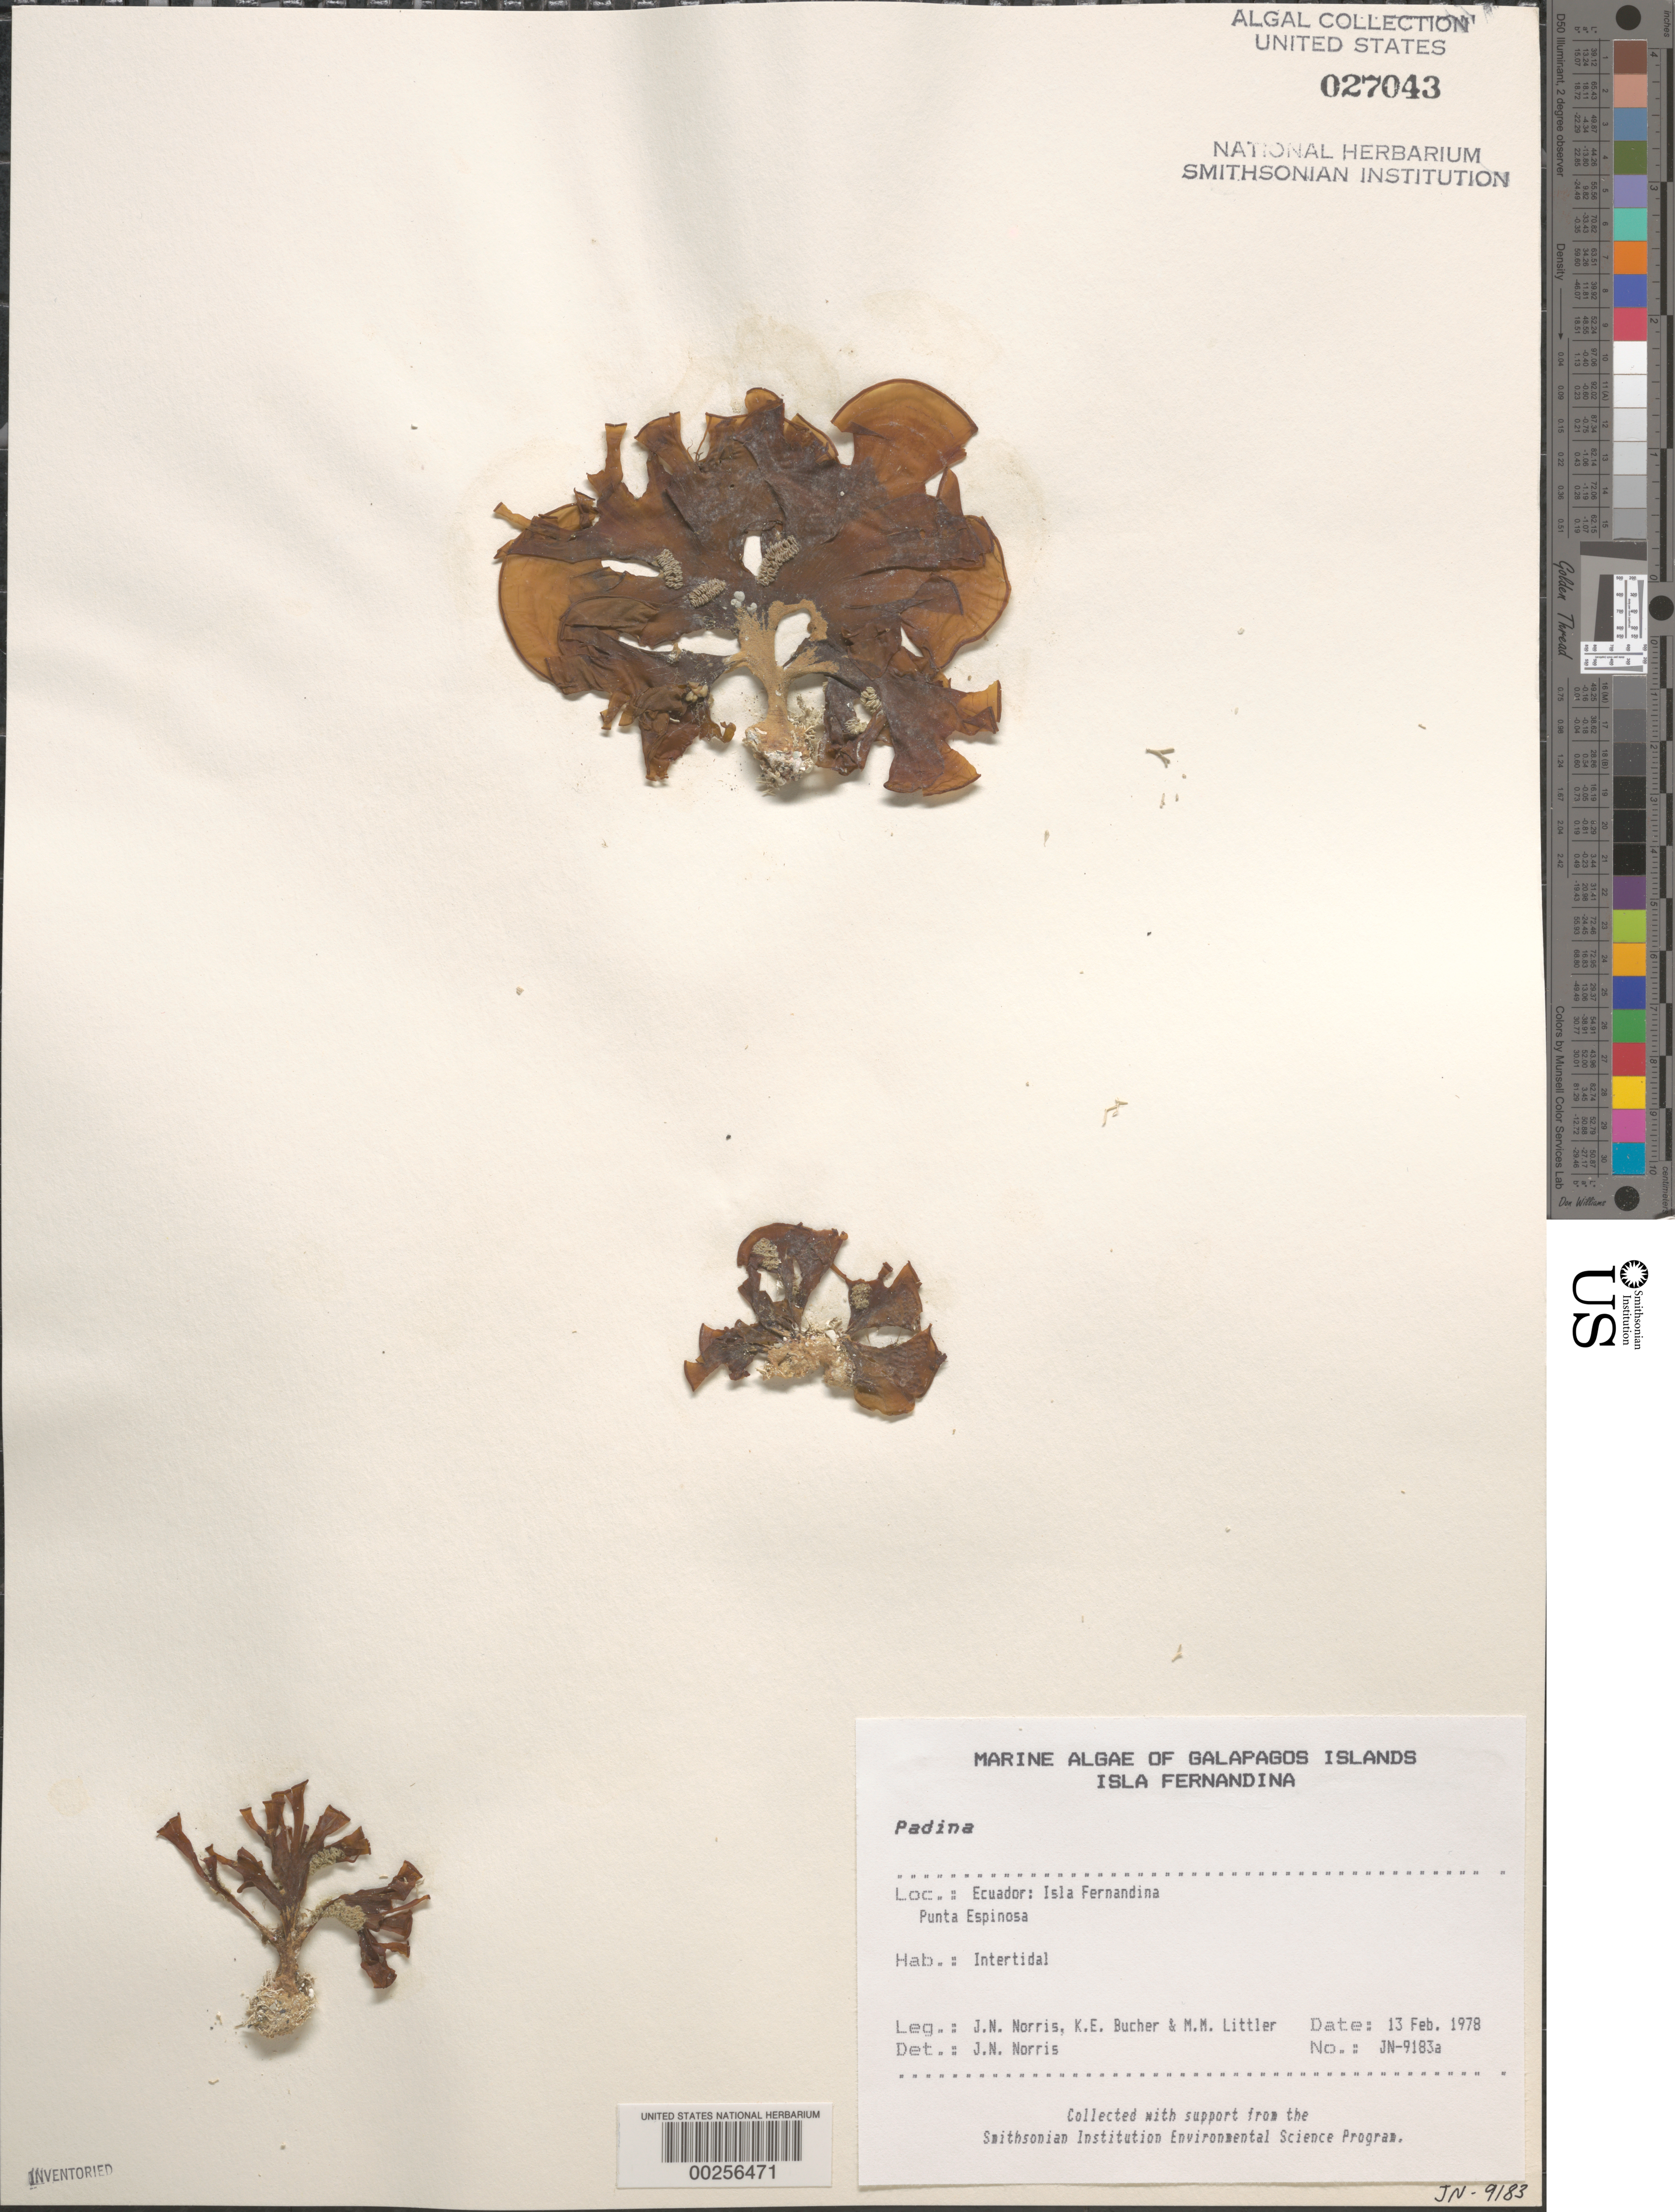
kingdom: Chromista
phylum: Ochrophyta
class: Phaeophyceae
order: Dictyotales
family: Dictyotaceae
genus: Padina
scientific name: Padina sp.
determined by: Norris, James N.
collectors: J. N. Norris, K. E. Bucher & M. M. Littler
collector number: JN-9183a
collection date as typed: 13 Feb 1978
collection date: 1978-02-13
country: Ecuador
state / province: Colón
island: Fernandina [Narborough]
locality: Punta Espinosa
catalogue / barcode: US 27043